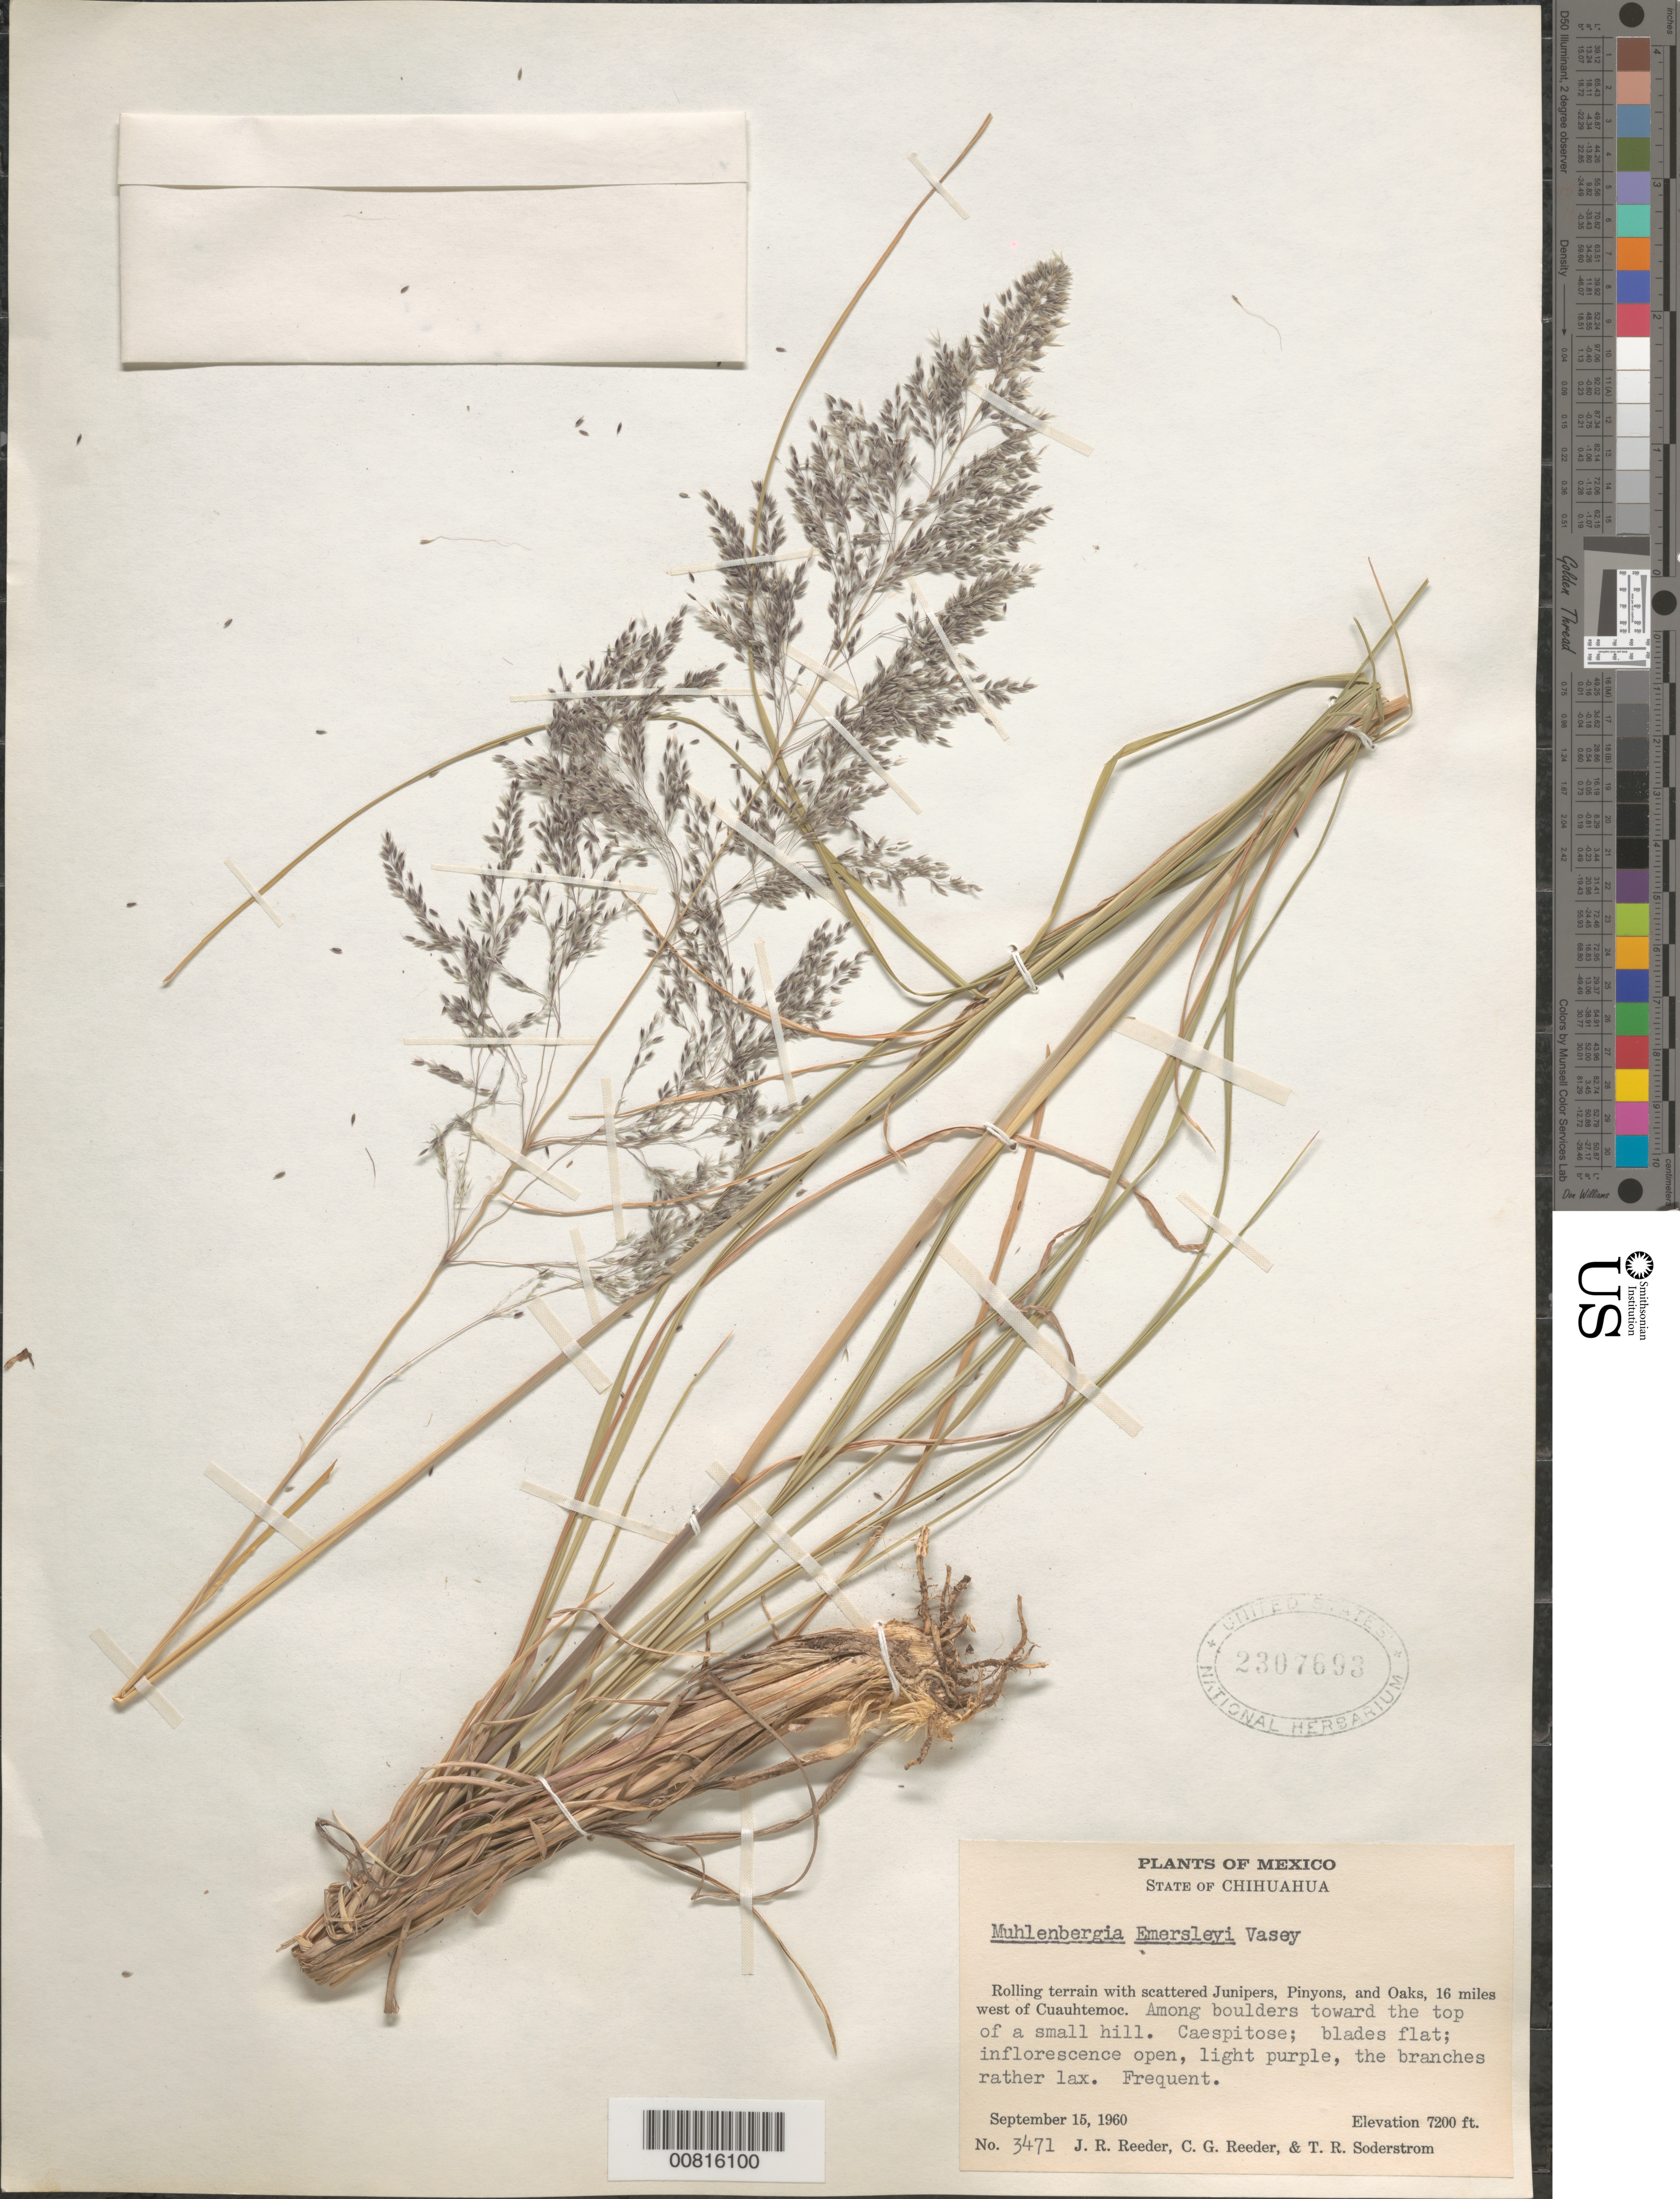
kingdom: Plantae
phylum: Tracheophyta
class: Liliopsida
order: Poales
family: Poaceae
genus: Muhlenbergia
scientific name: Muhlenbergia emersleyi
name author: Vasey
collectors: J. R. Reeder, C. G. Reeder & T. R. Soderstrom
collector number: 3471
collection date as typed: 15 Sep 1960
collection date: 1960-09-15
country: Mexico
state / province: Chihuahua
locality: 16 mi W of Cuauhtemoc, Chih.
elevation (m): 2195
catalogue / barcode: US 2307693